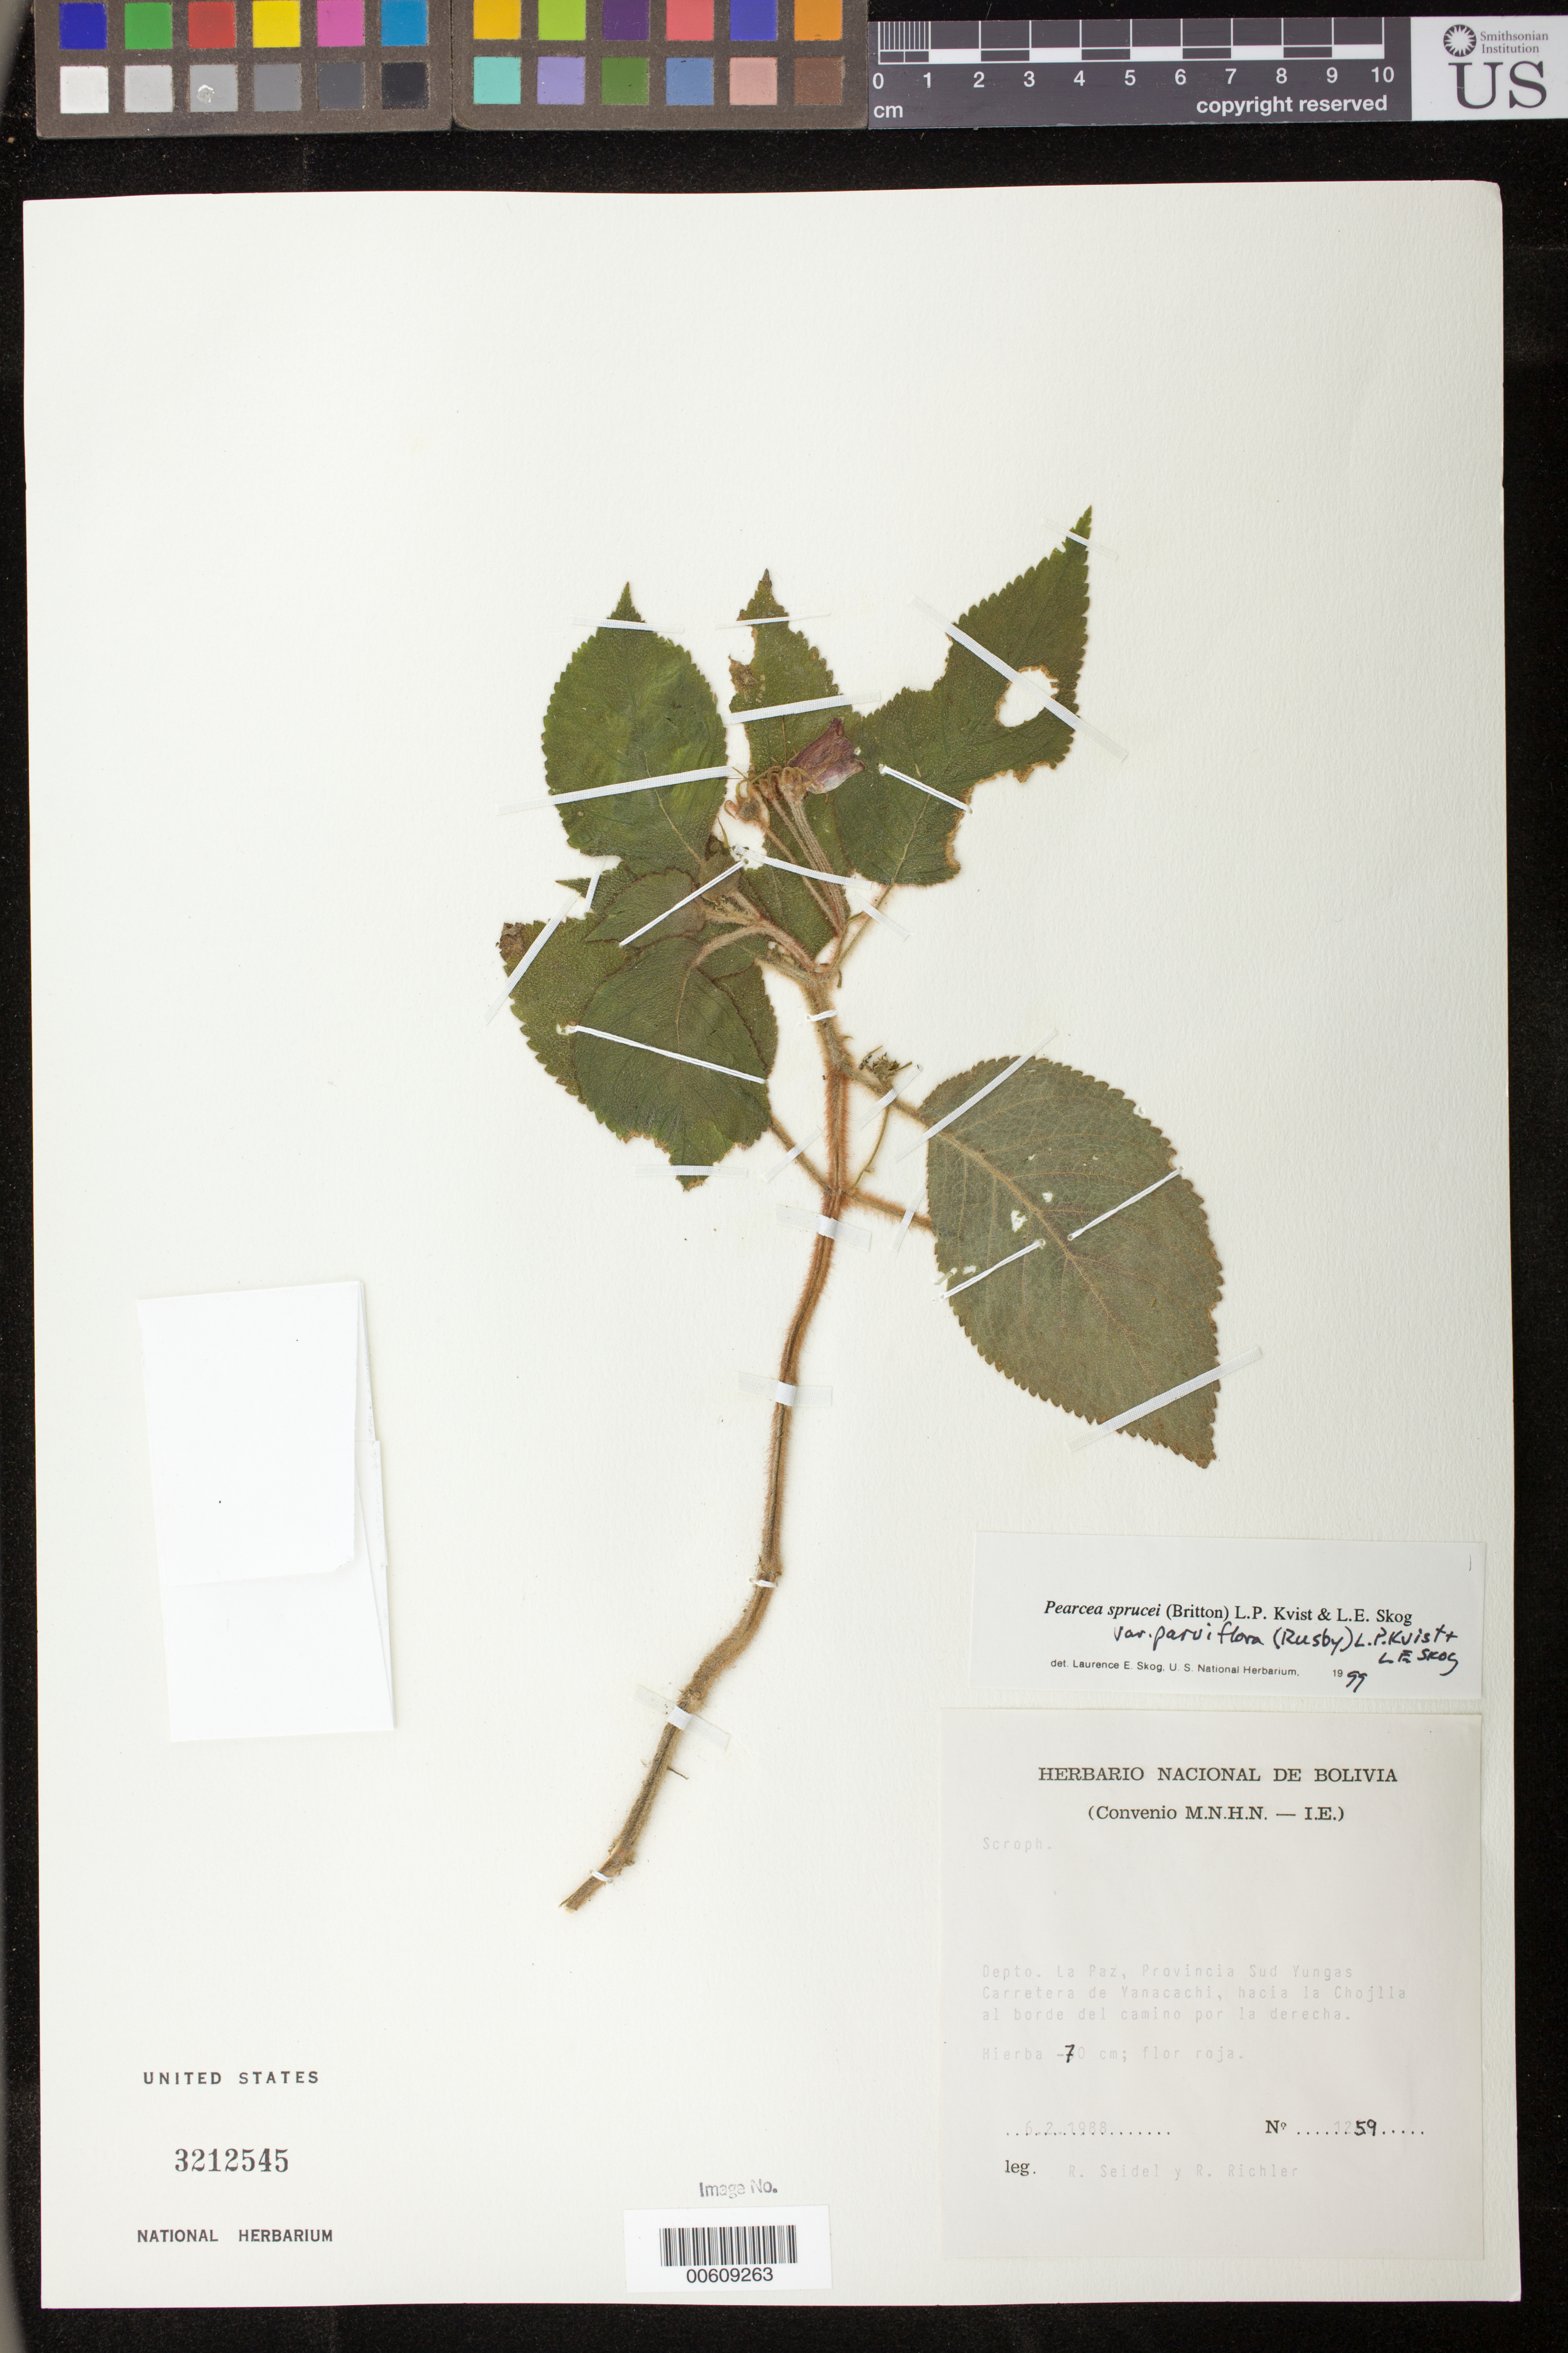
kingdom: Plantae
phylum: Tracheophyta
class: Magnoliopsida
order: Lamiales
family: Gesneriaceae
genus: Pearcea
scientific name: Pearcea sprucei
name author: (Britton) L.P. Kvist & L.E. Skog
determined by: Skog, Judith E.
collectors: R. Seidal & G. Richter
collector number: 1259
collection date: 1988-02-06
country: Bolivia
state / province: La Paz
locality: Provincia Sud Yungas. Carretera de Yanacachi, hacia la Chojlla camino por la derecha, lote abandonado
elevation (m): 2100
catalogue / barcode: US 3212545